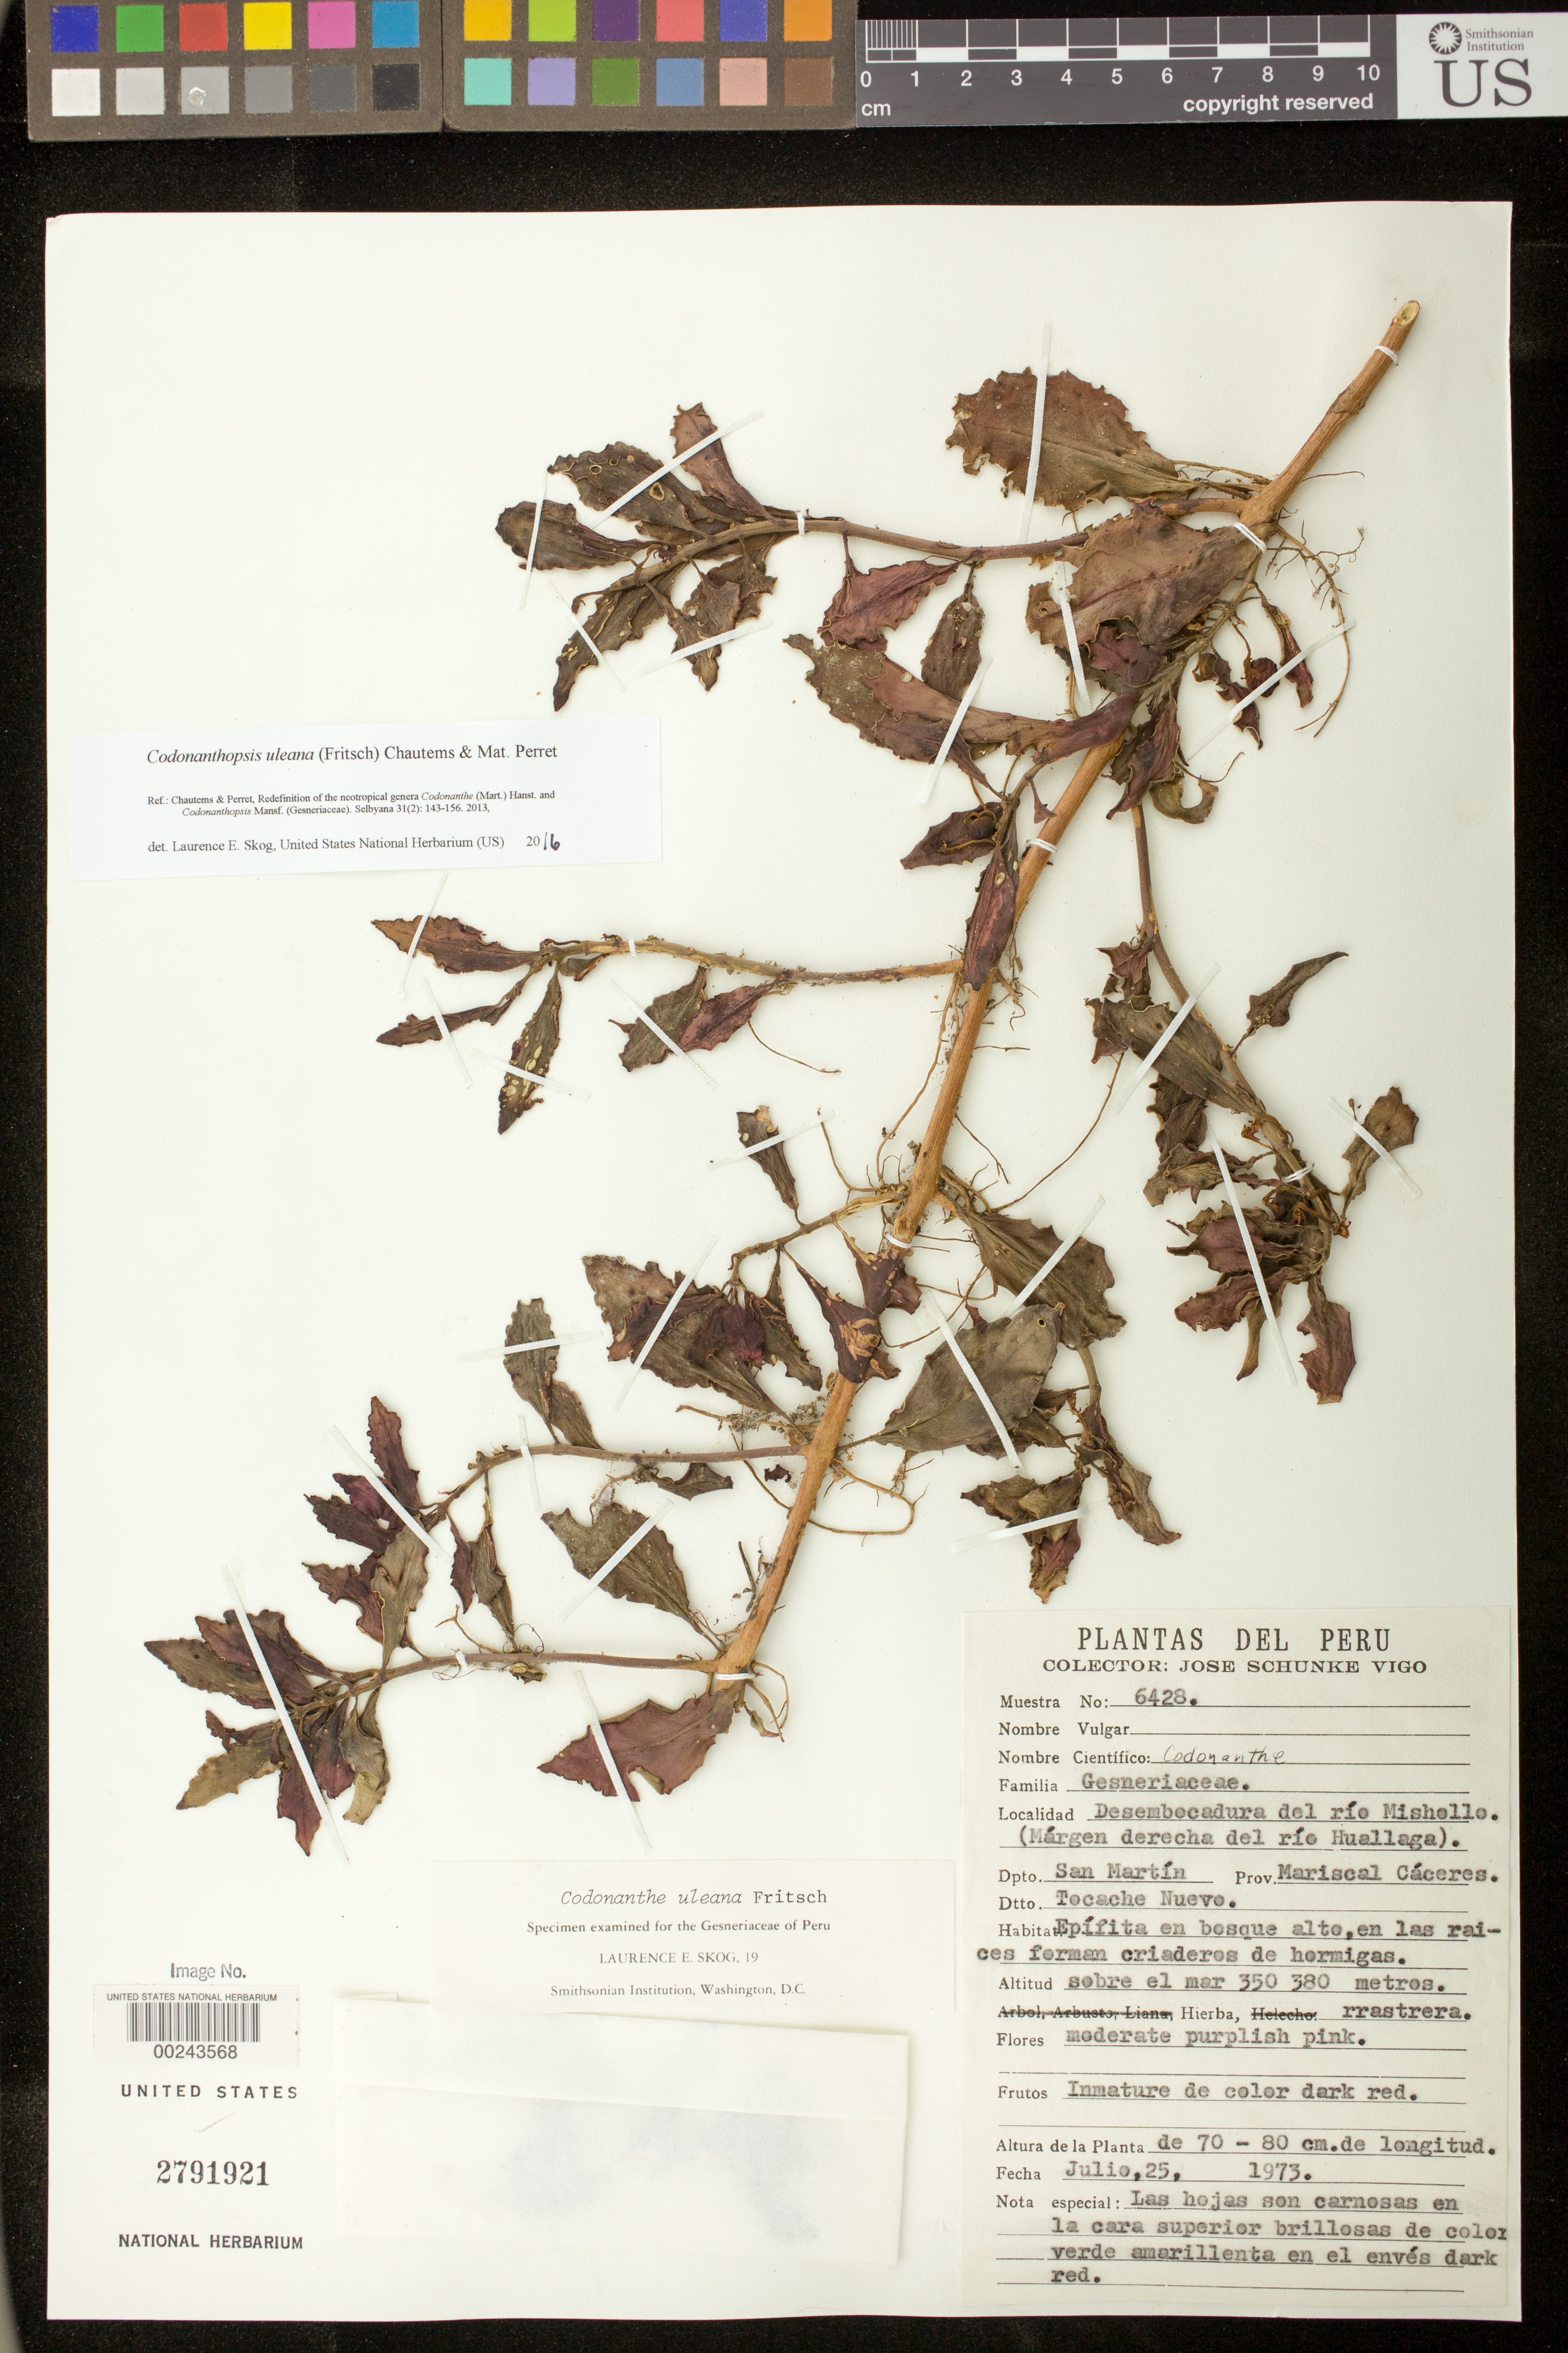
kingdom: Plantae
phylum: Tracheophyta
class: Magnoliopsida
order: Lamiales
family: Gesneriaceae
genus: Codonanthopsis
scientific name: Codonanthopsis uleana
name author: (Fritsch) Chautems & Mat.Perret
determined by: Skog, Laurence E.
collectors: J. Schunke Vigo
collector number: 6428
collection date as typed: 25 Jul 1973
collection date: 1973-07-25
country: Peru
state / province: San Martín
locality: Prov. Mariscal Cáceres, Dtto. Tocache Nuevo, mouth of Rio Mishollo (right bank of Rio Huallaga)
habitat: Epiphyte in tall forest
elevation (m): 350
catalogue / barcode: US 2791921